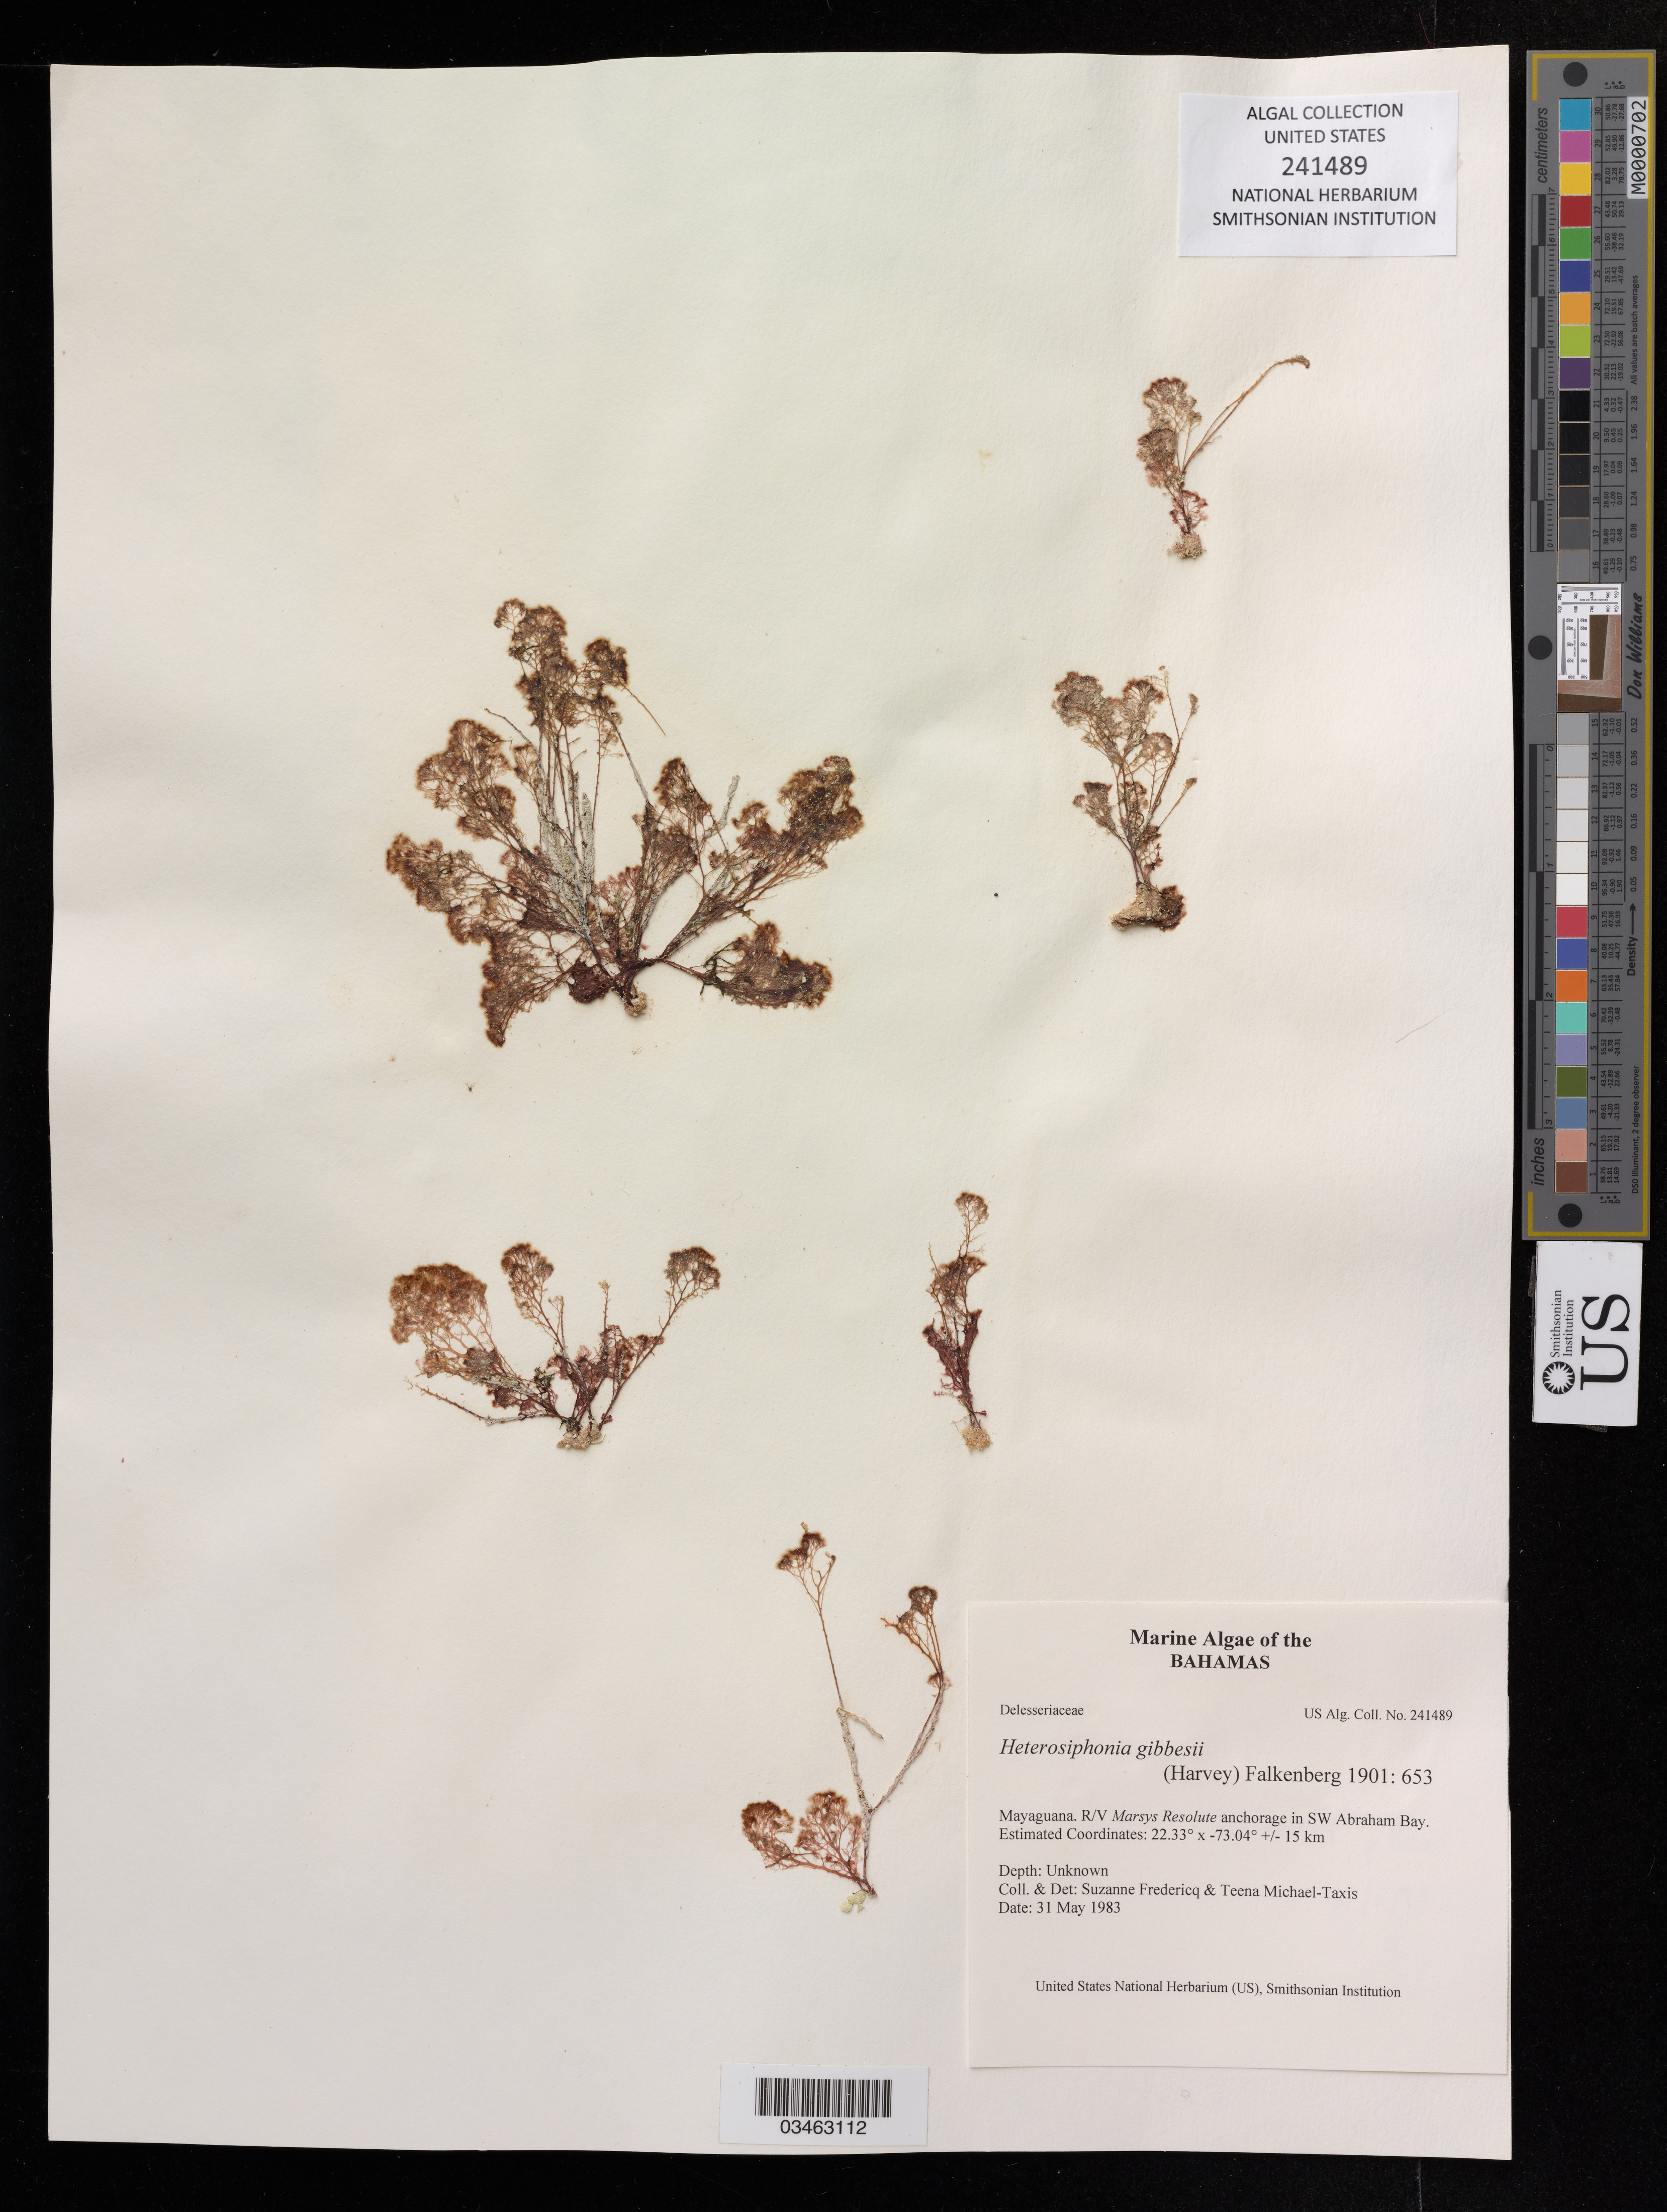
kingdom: Plantae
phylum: Rhodophyta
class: Florideophyceae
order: Ceramiales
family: Dasyaceae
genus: Heterosiphonia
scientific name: Heterosiphonia gibbesii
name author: (Harv.)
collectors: S. Fredericq & T. Michael-Taxis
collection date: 1983-05-31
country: Bahamas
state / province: Mayaguana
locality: R/V Marsys Resolute anchorage in SW Abraham Bay.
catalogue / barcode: US 241489